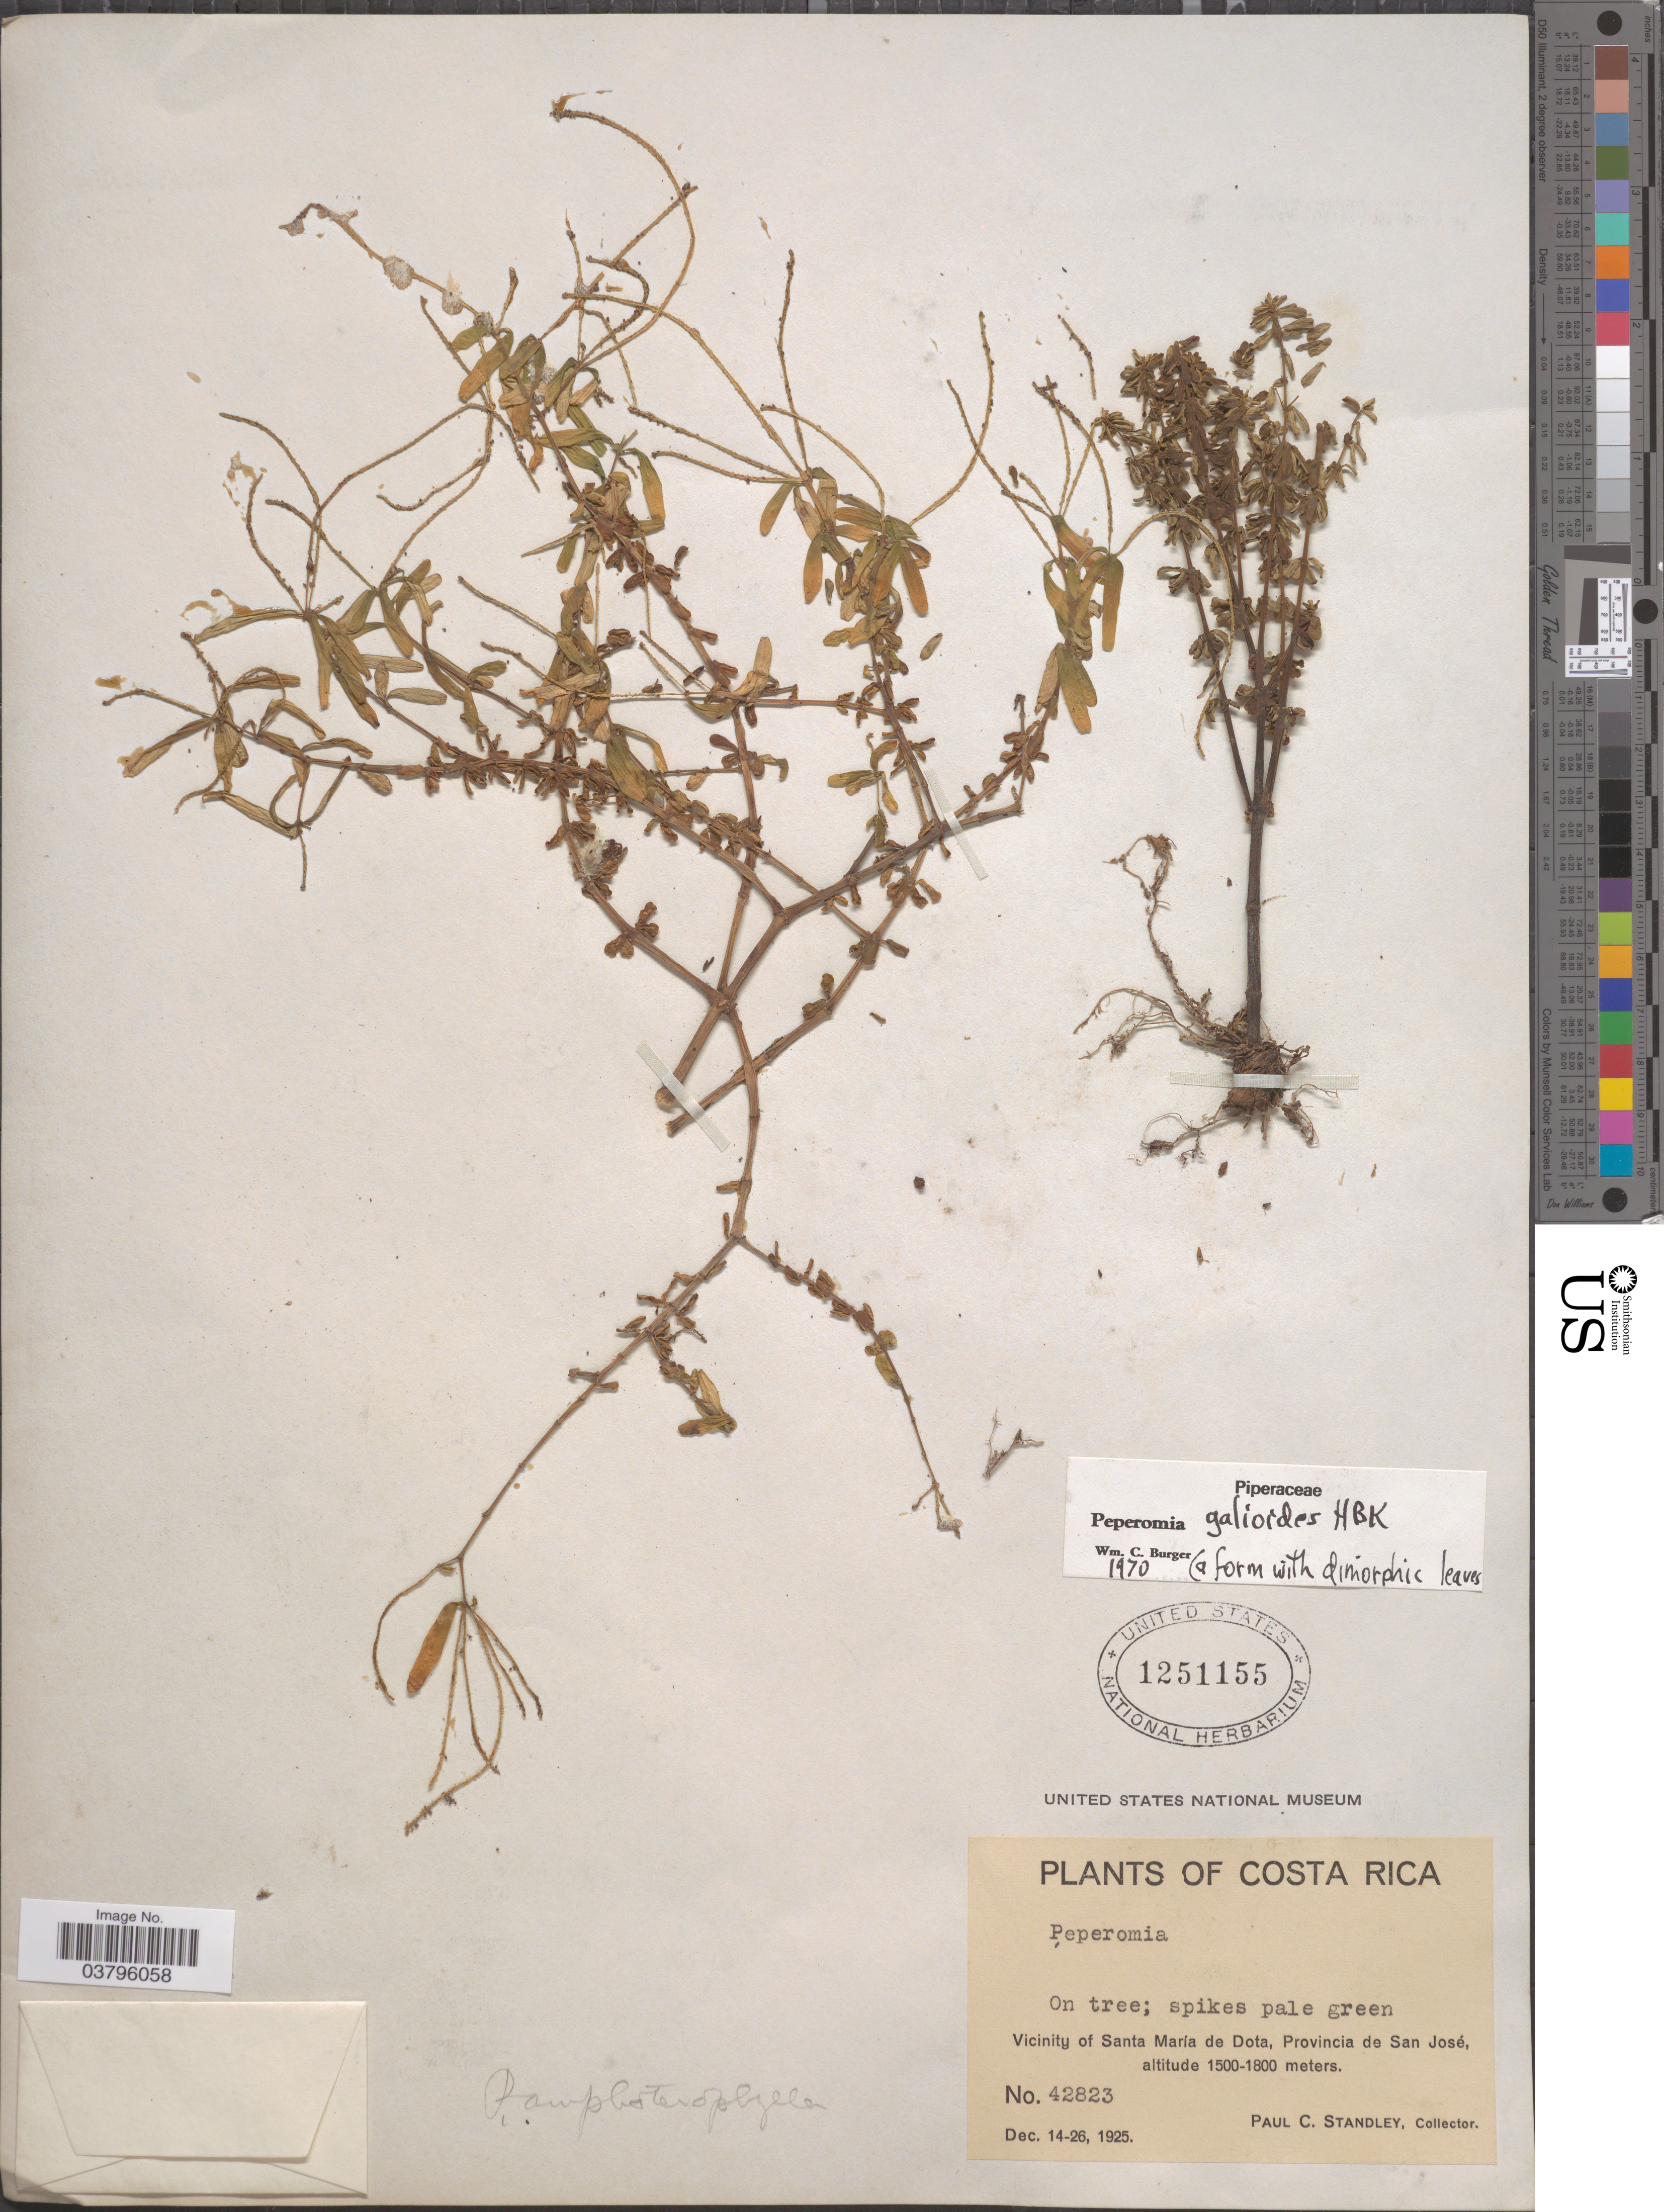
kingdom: Plantae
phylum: Tracheophyta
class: Magnoliopsida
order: Piperales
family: Piperaceae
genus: Peperomia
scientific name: Peperomia galioides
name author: Kunth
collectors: P. C. Standley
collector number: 42823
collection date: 1925-12-14/1925-12-26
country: Costa Rica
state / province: San José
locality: Vicinity of Santa María de Dota.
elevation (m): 1500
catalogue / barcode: US 1251155